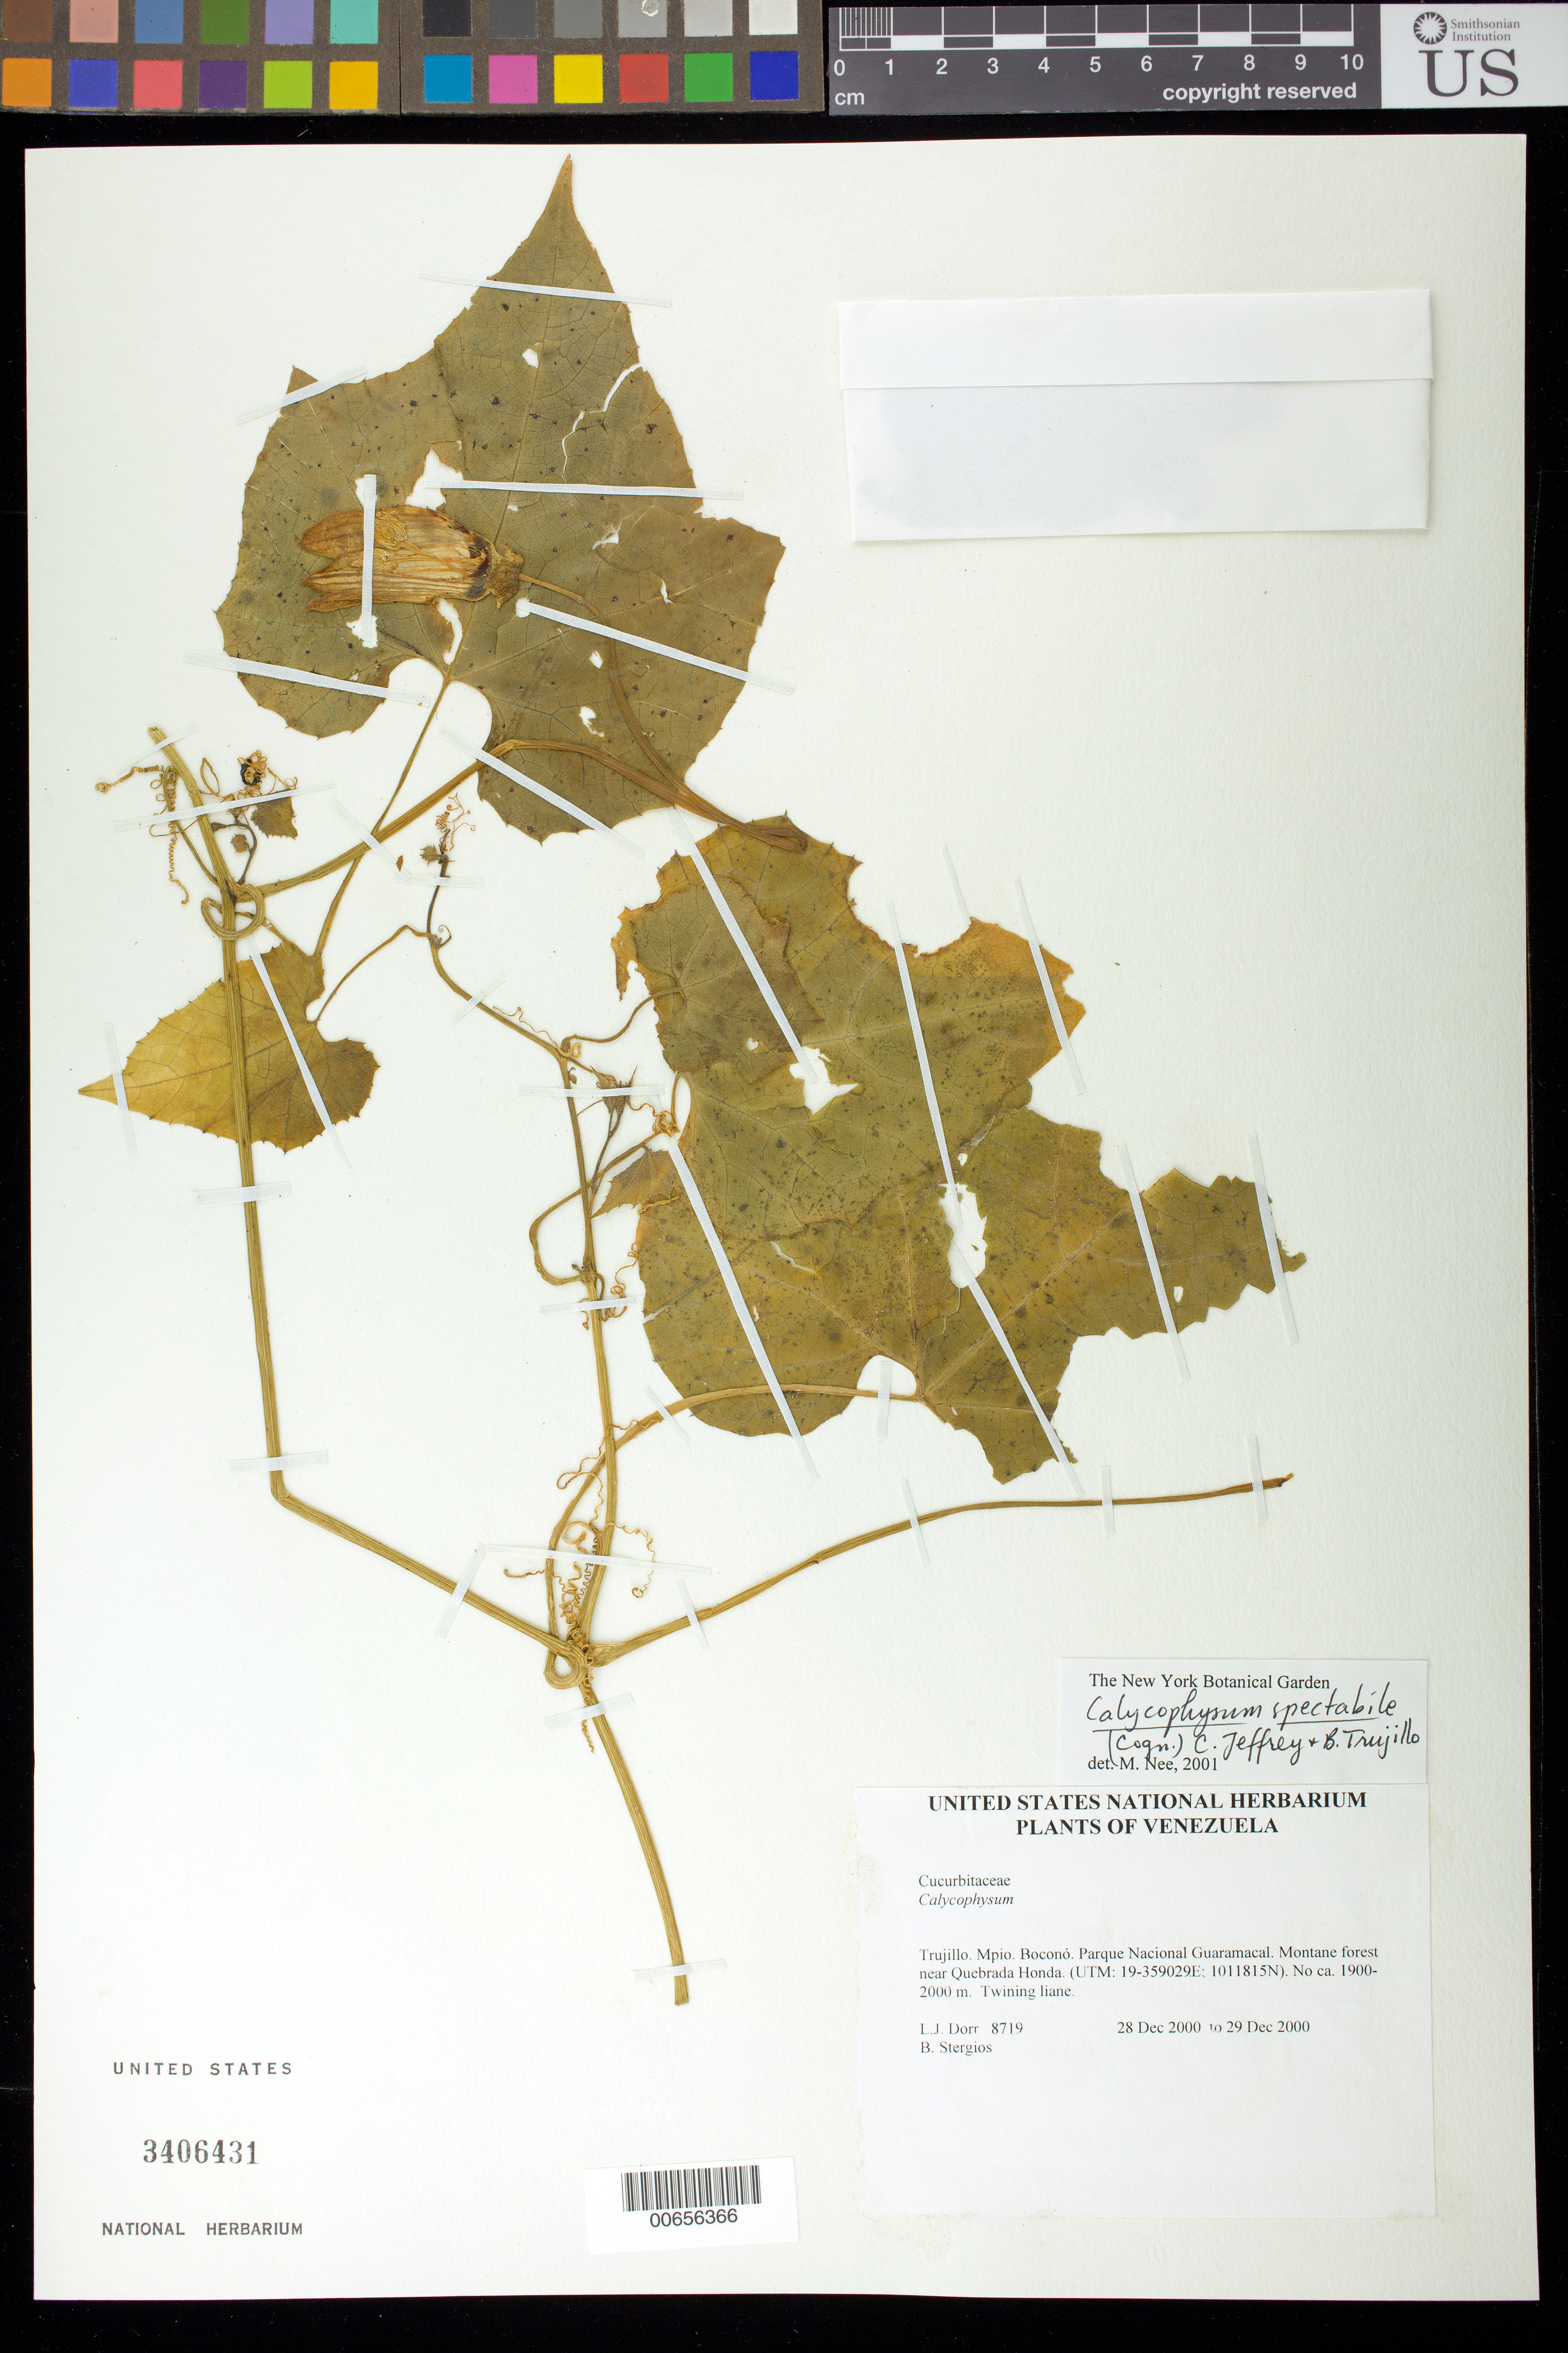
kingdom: Plantae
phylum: Tracheophyta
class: Magnoliopsida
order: Cucurbitales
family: Cucurbitaceae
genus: Calycophysum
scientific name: Calycophysum spectabile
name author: (Cogn.) C. Jeffrey & Trujillo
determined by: Nee, Michael H.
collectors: L. J. Dorr & B. G. Stergios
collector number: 8719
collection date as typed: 28 Dec 2000 to 29 Dec 2000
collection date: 2000-12-28/2000-12-29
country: Venezuela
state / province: Trujillo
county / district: Boconó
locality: Parque Nacional Guaramacal near Quebrada Honda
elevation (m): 1900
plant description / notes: CTES, F, K, NY, PORT, US, VEN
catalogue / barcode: US 3406431